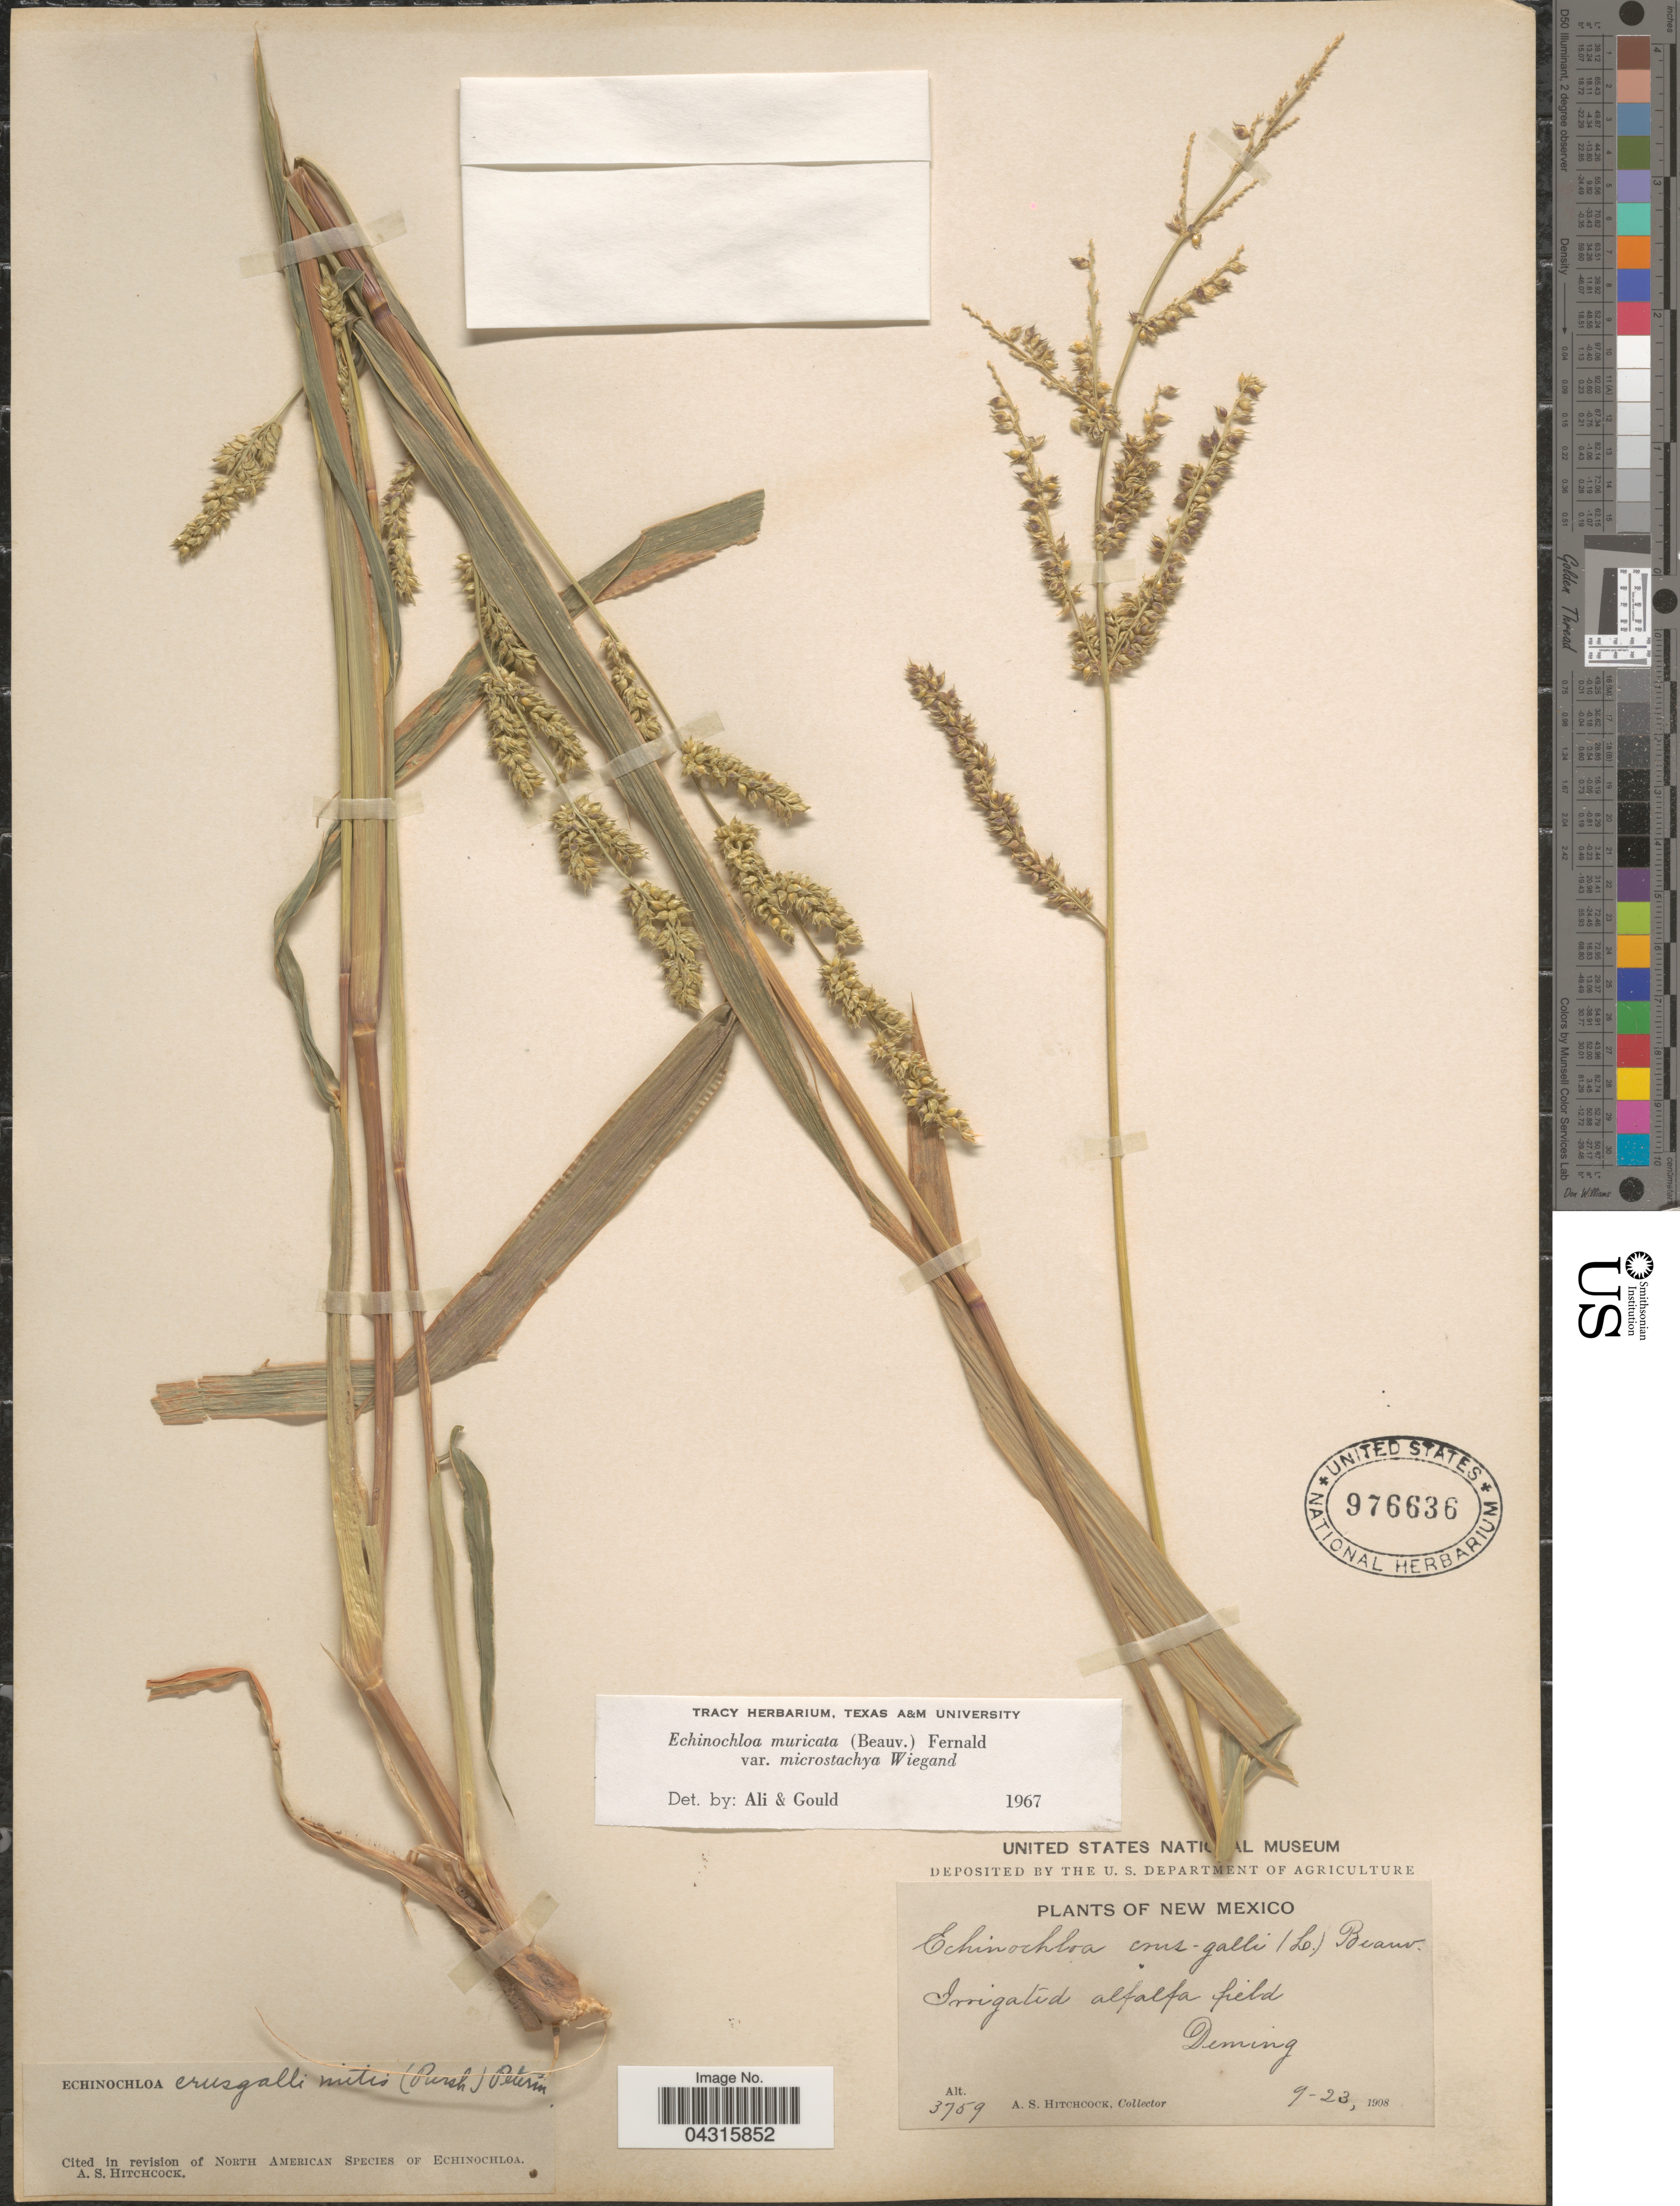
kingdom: Plantae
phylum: Tracheophyta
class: Liliopsida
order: Poales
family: Poaceae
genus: Echinochloa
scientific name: Echinochloa muricata var. microstachya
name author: Wiegand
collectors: A. S. Hitchcock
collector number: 3759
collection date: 1908-09-23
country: United States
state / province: New Mexico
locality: Irrigated alfalfa field. Deming.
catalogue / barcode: US 976636